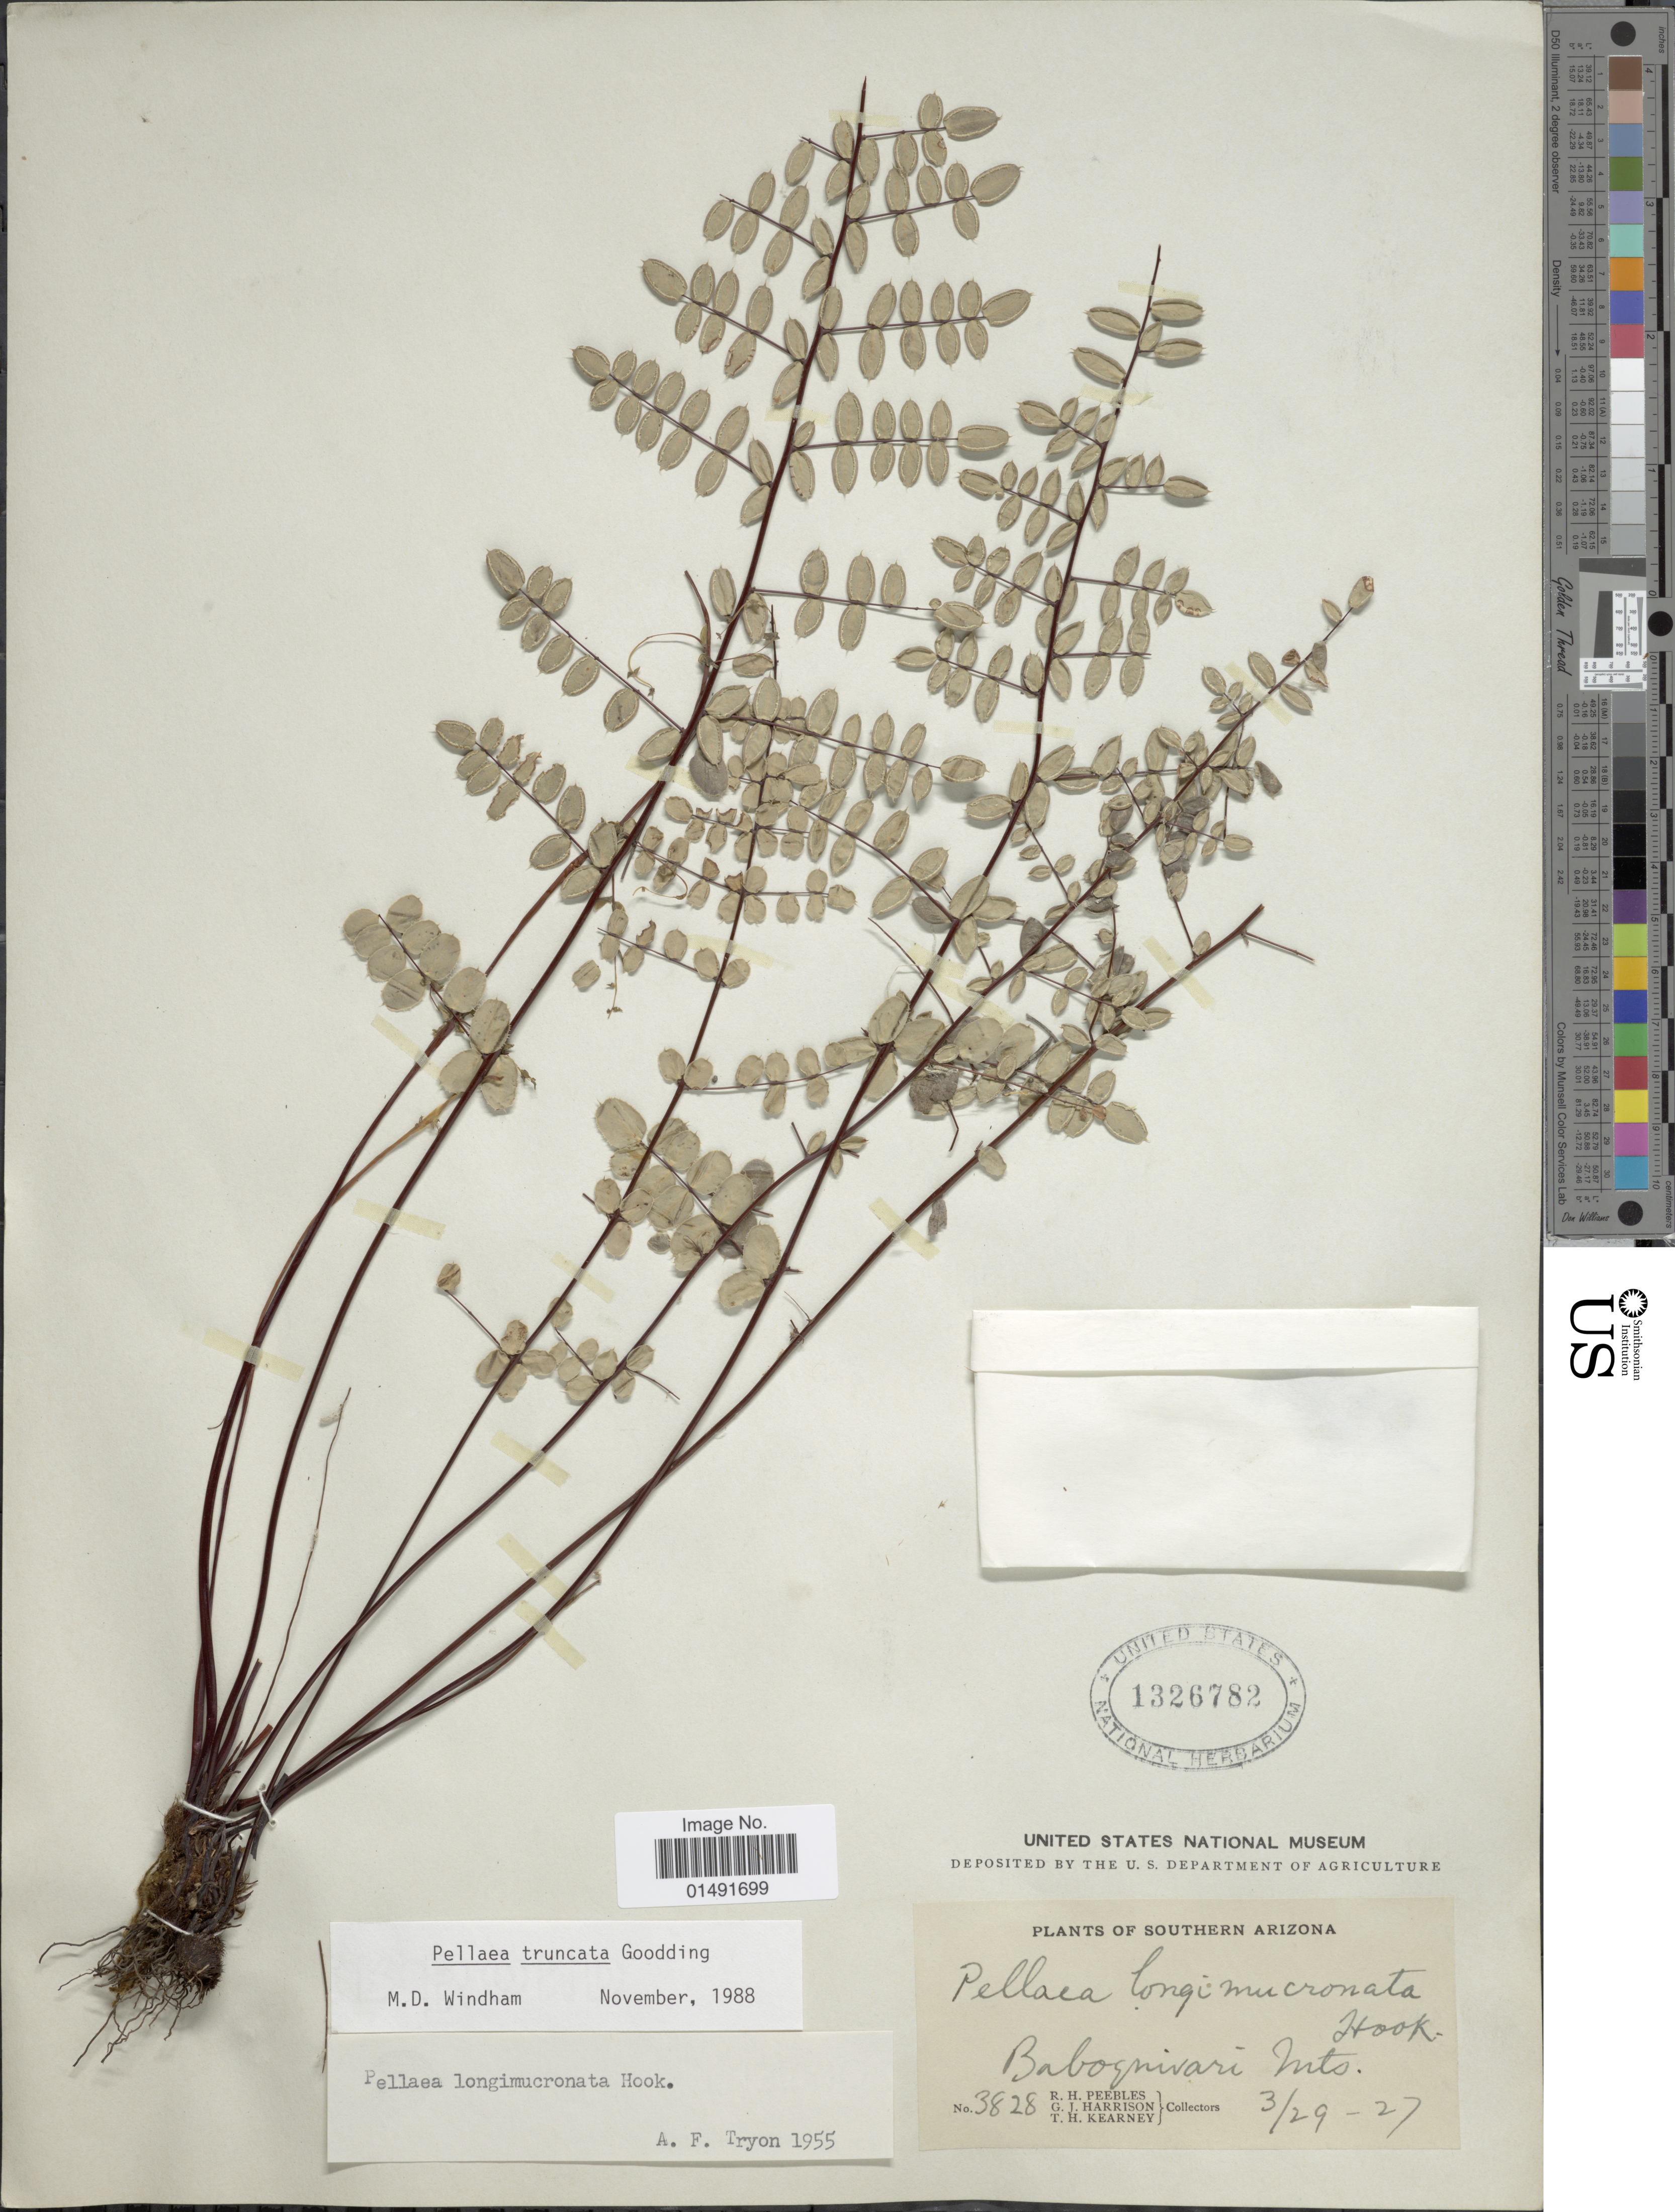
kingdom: Plantae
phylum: Tracheophyta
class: Polypodiopsida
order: Polypodiales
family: Pteridaceae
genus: Pellaea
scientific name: Pellaea truncata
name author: Goodd.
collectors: R. H. Peebles, G. J. Harrison & T. H. Kearney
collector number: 3828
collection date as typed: Transcribed d/m/y: 29/3/27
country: United States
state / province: Arizona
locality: Southern Arizona, Baboquivari Mts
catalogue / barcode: US 1326782